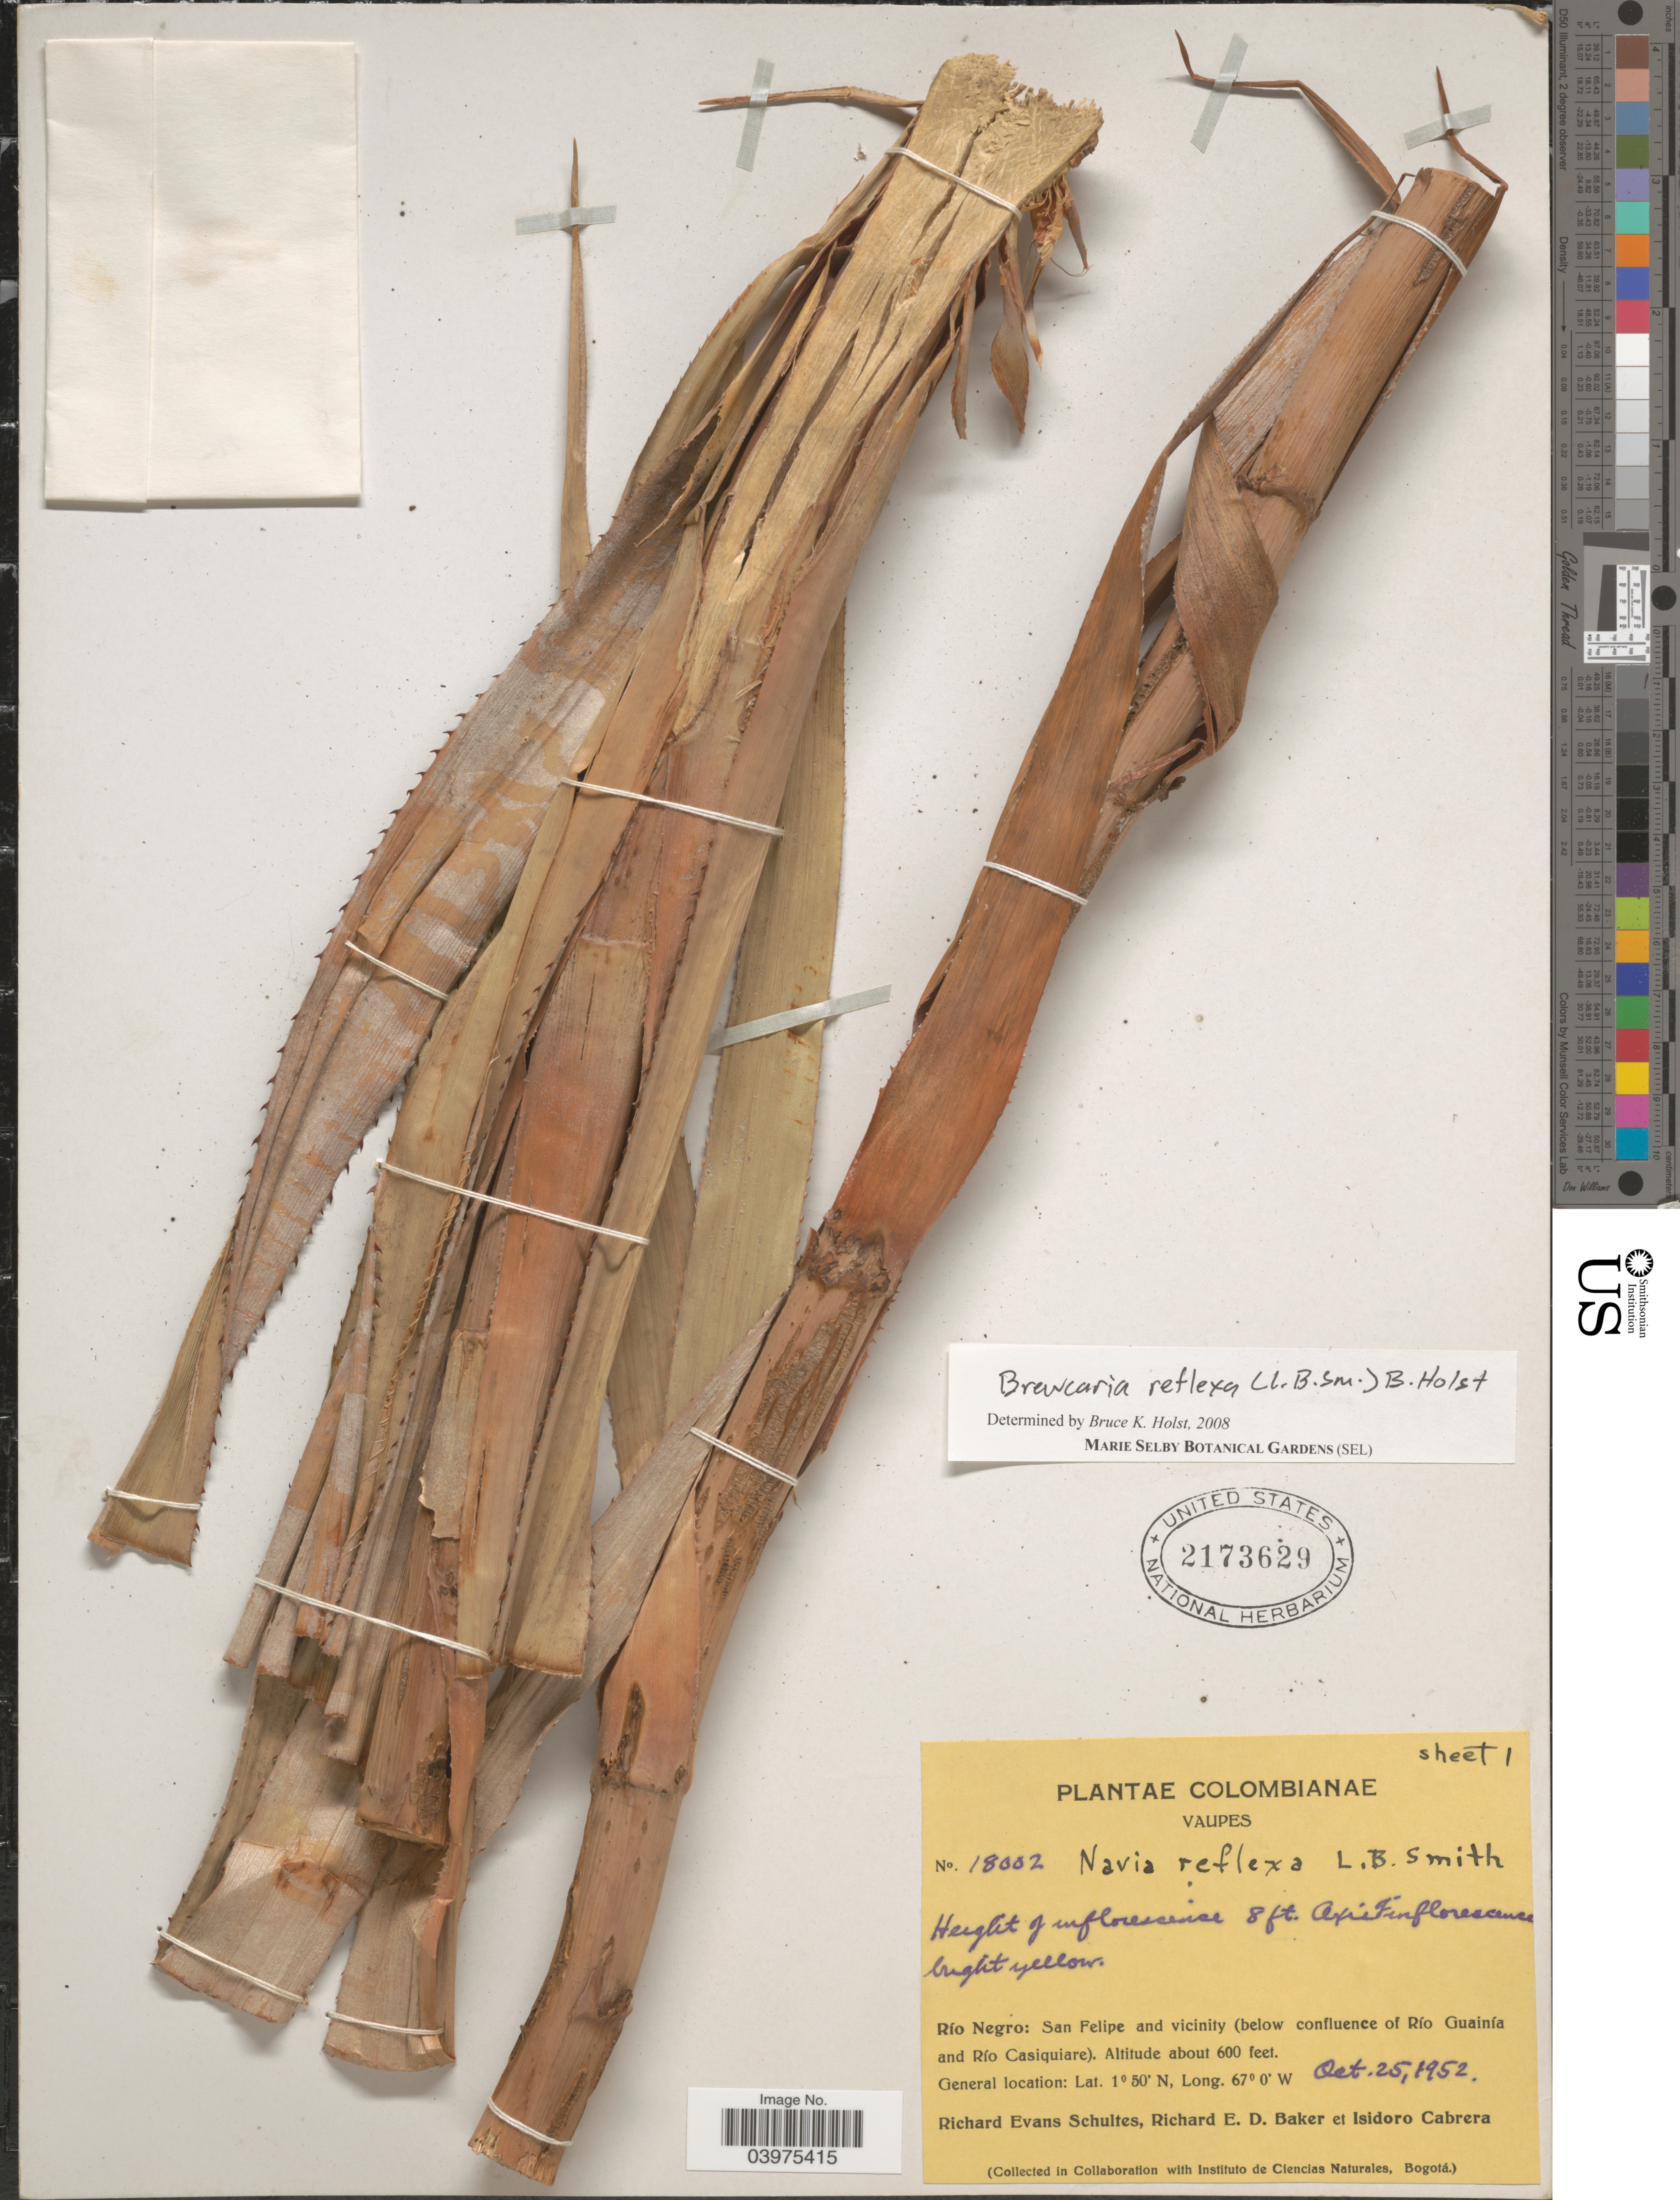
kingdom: Plantae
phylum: Tracheophyta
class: Liliopsida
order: Poales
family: Bromeliaceae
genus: Brewcaria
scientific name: Brewcaria reflexa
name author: (L.B. Sm.) B. Holst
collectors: R. E. Schultes, R. E. D. Baker & I. Cabrera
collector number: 18002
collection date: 1952-10-25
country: Colombia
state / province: Vaupés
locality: Río Negro: San Felipe and vicinity (below confluence of Río Guainía and Río Casiquiare).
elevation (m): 183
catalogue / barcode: US 2173629